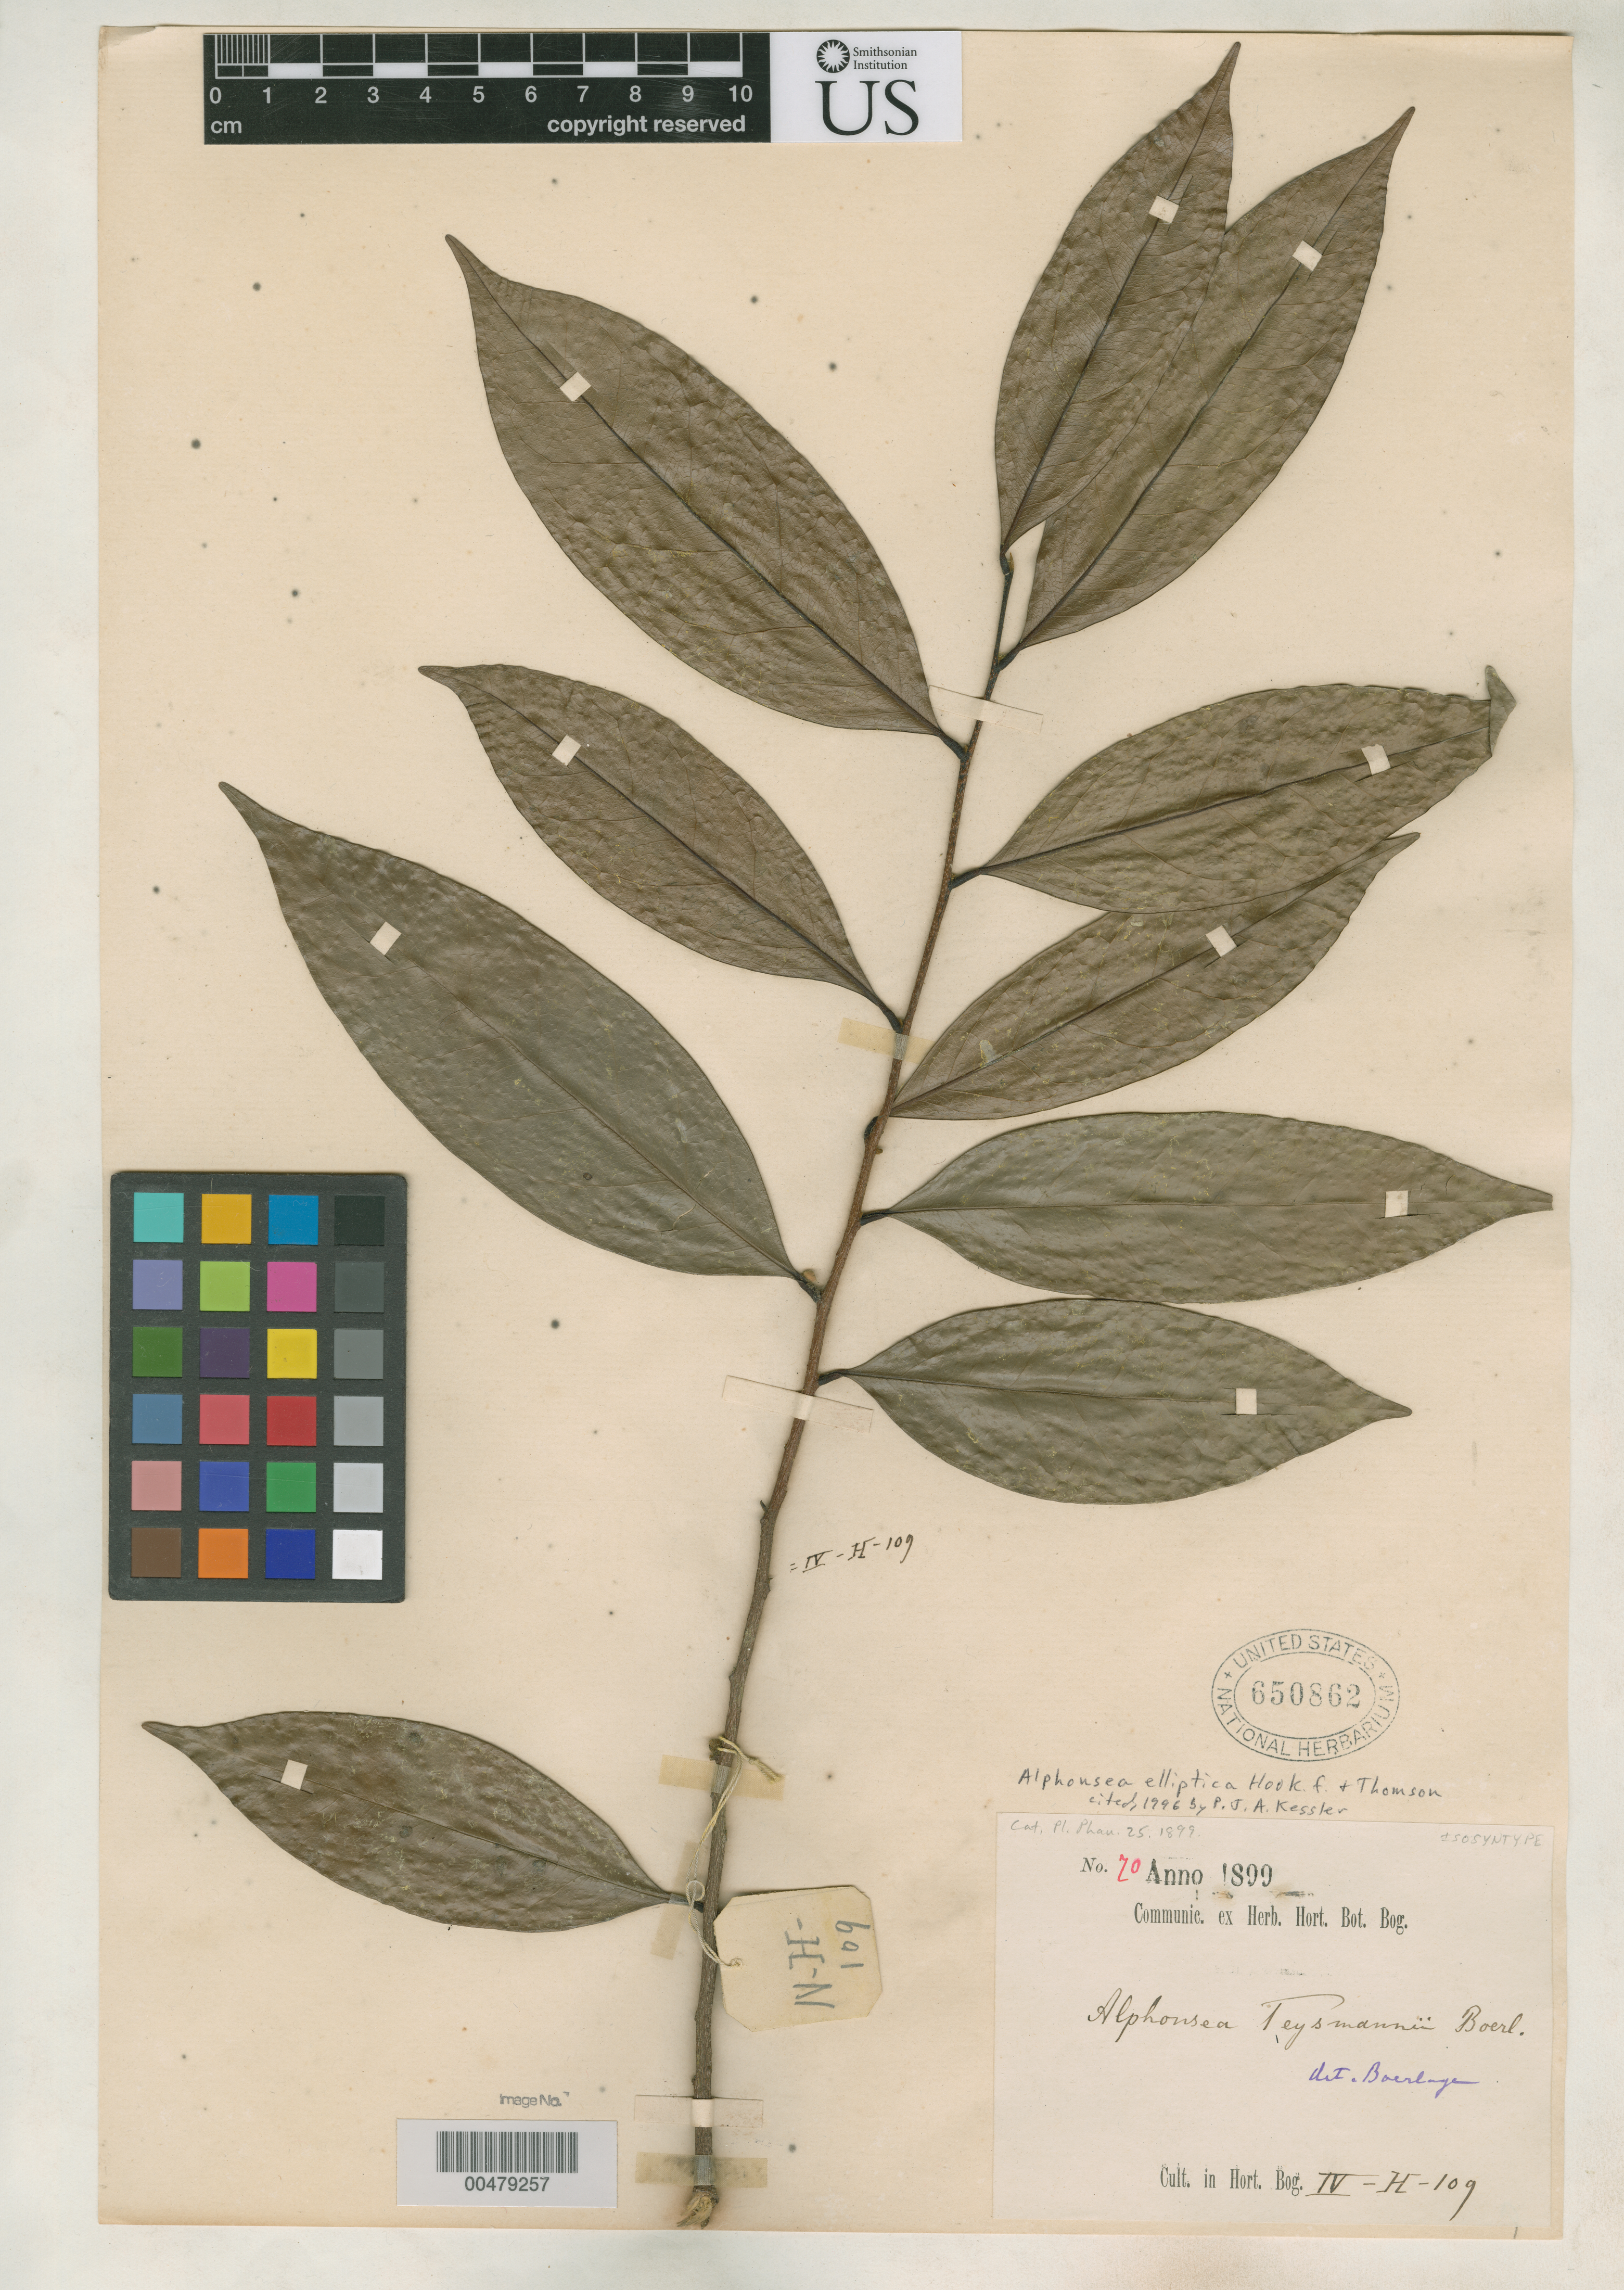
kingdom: Plantae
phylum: Tracheophyta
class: Magnoliopsida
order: Magnoliales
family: Annonaceae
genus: Alphonsea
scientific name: Alphonsea teijsmannii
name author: Boerl.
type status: Isosyntype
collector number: Hort. Bog. IV-H-109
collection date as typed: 1899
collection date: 1899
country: Indonesia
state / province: Sumatra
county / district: Sumatera Selatan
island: Bangka Island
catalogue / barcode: US 650862